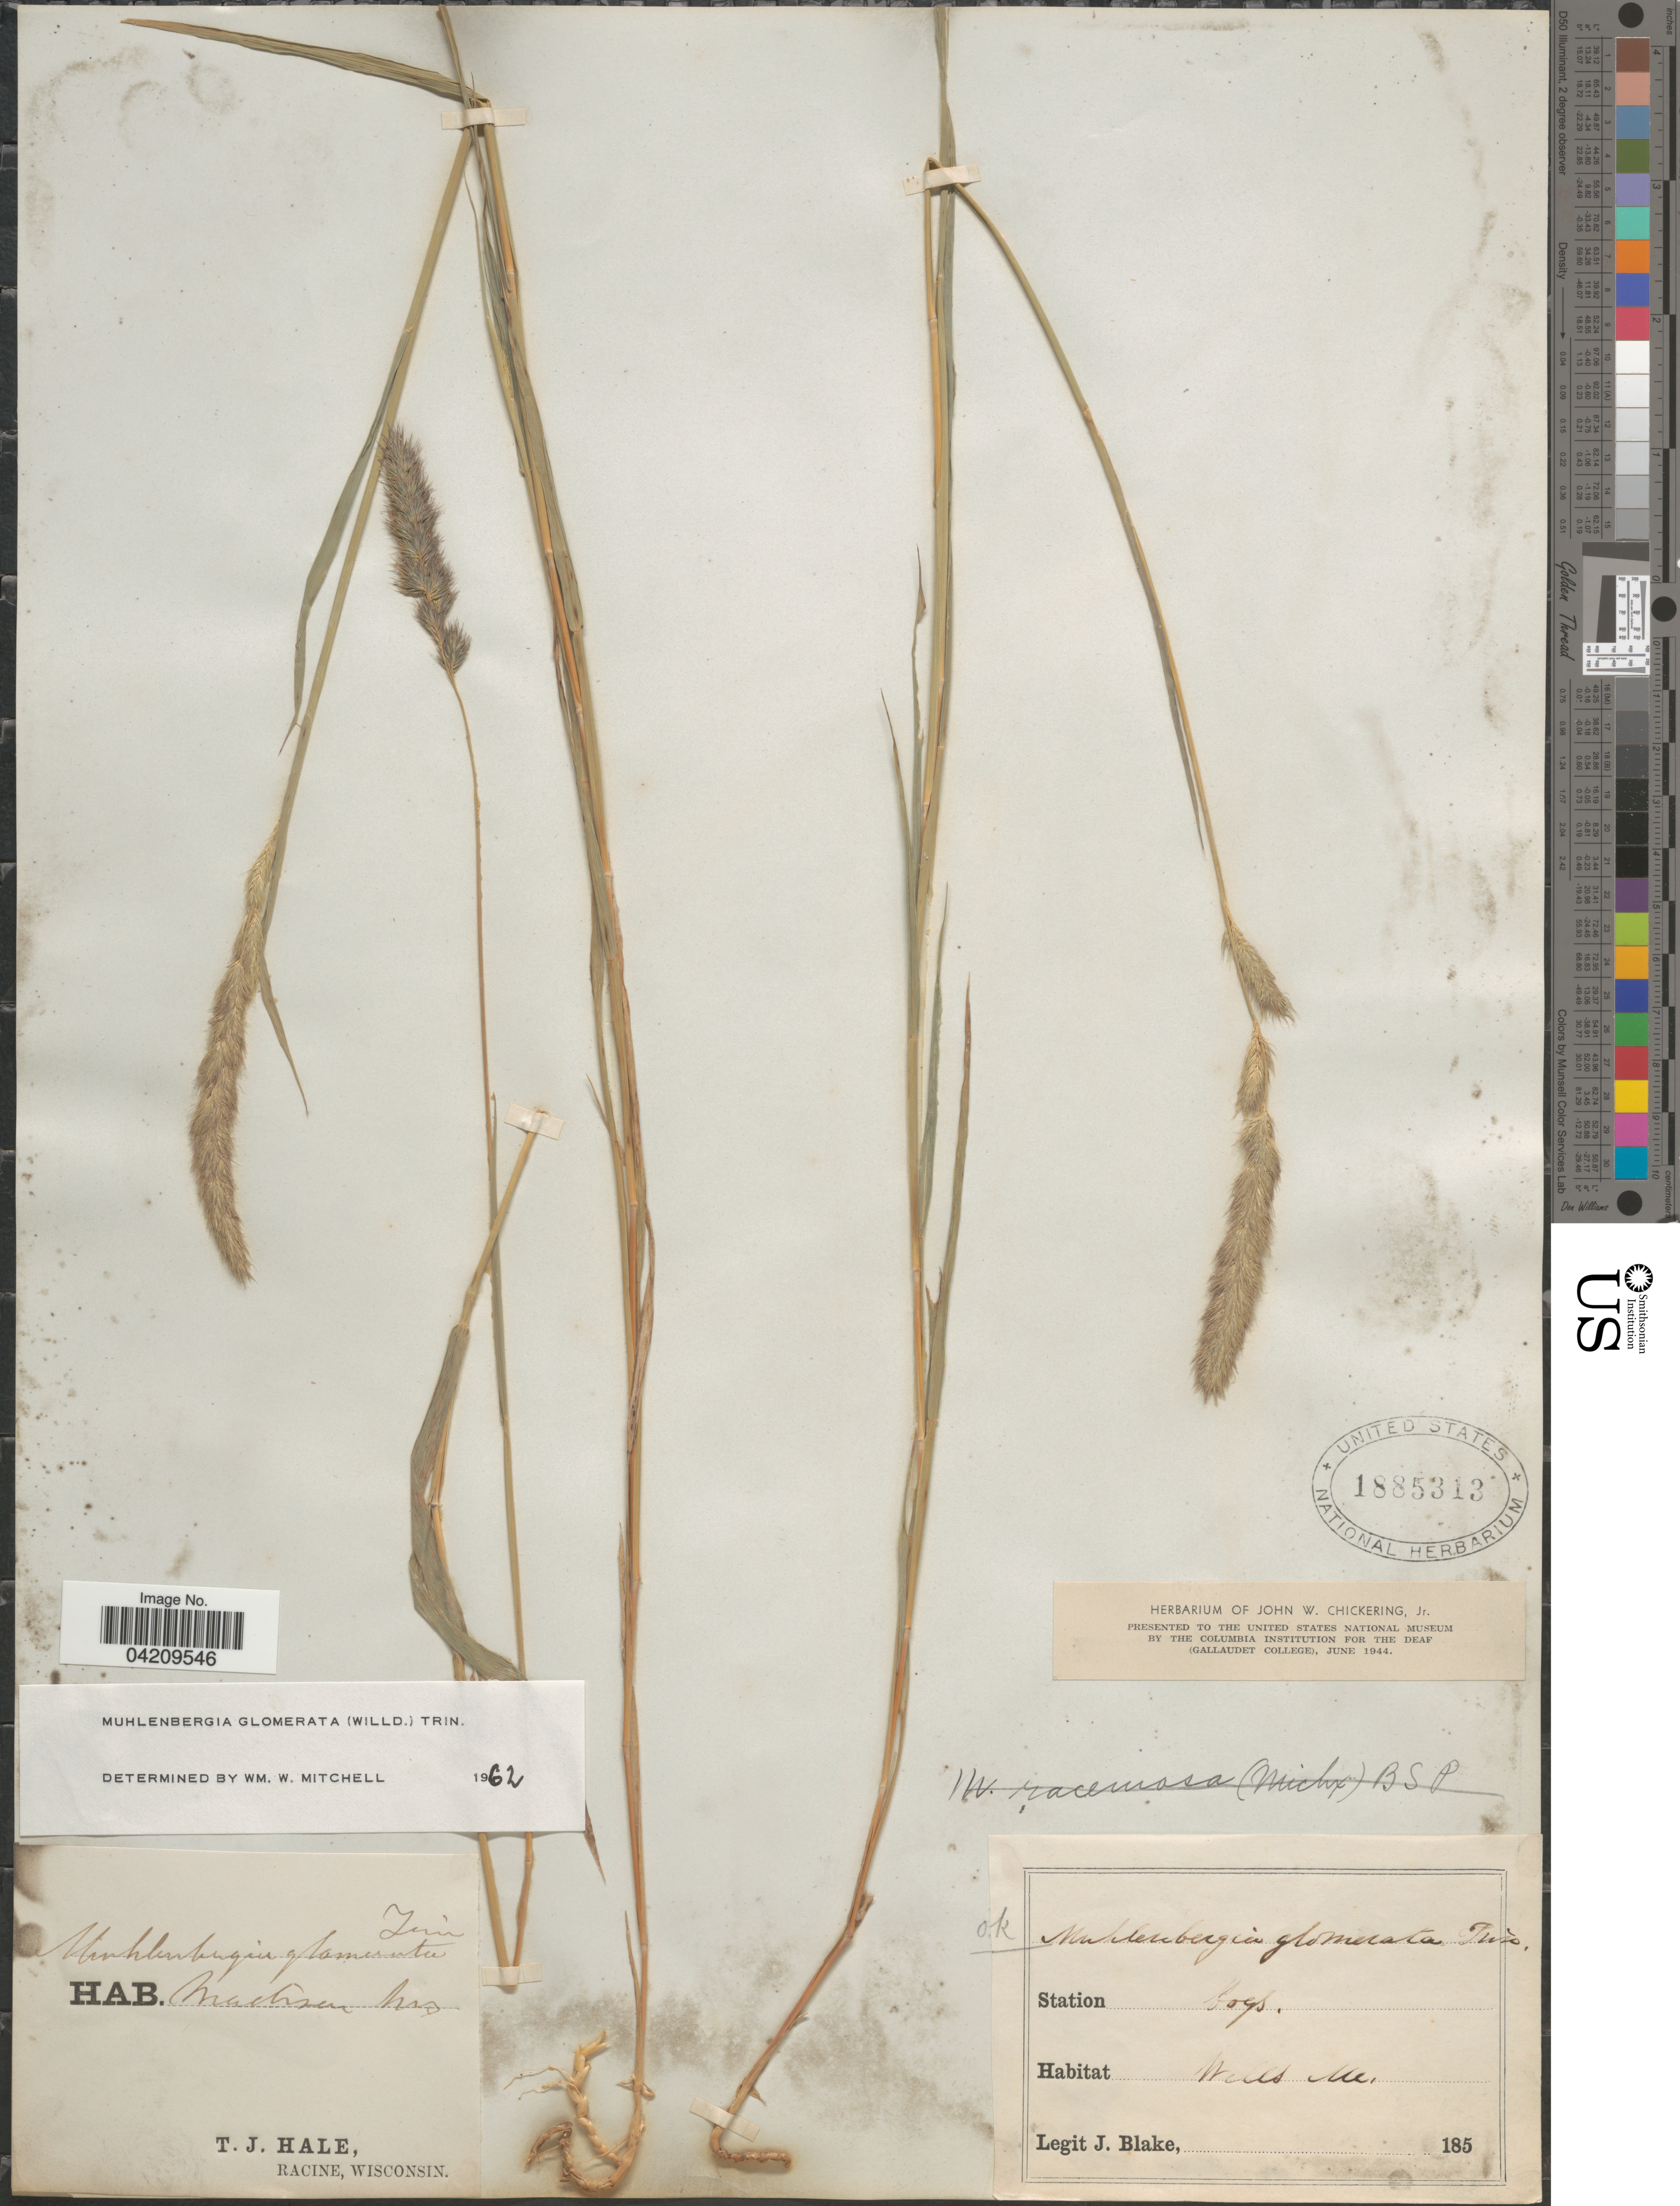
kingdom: Plantae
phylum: Tracheophyta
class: Liliopsida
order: Poales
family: Poaceae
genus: Muhlenbergia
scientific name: Muhlenbergia glomerata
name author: (Willd.) Trin.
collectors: T. Hale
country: United States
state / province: Wisconsin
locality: Madison.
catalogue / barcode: US 1885313-2